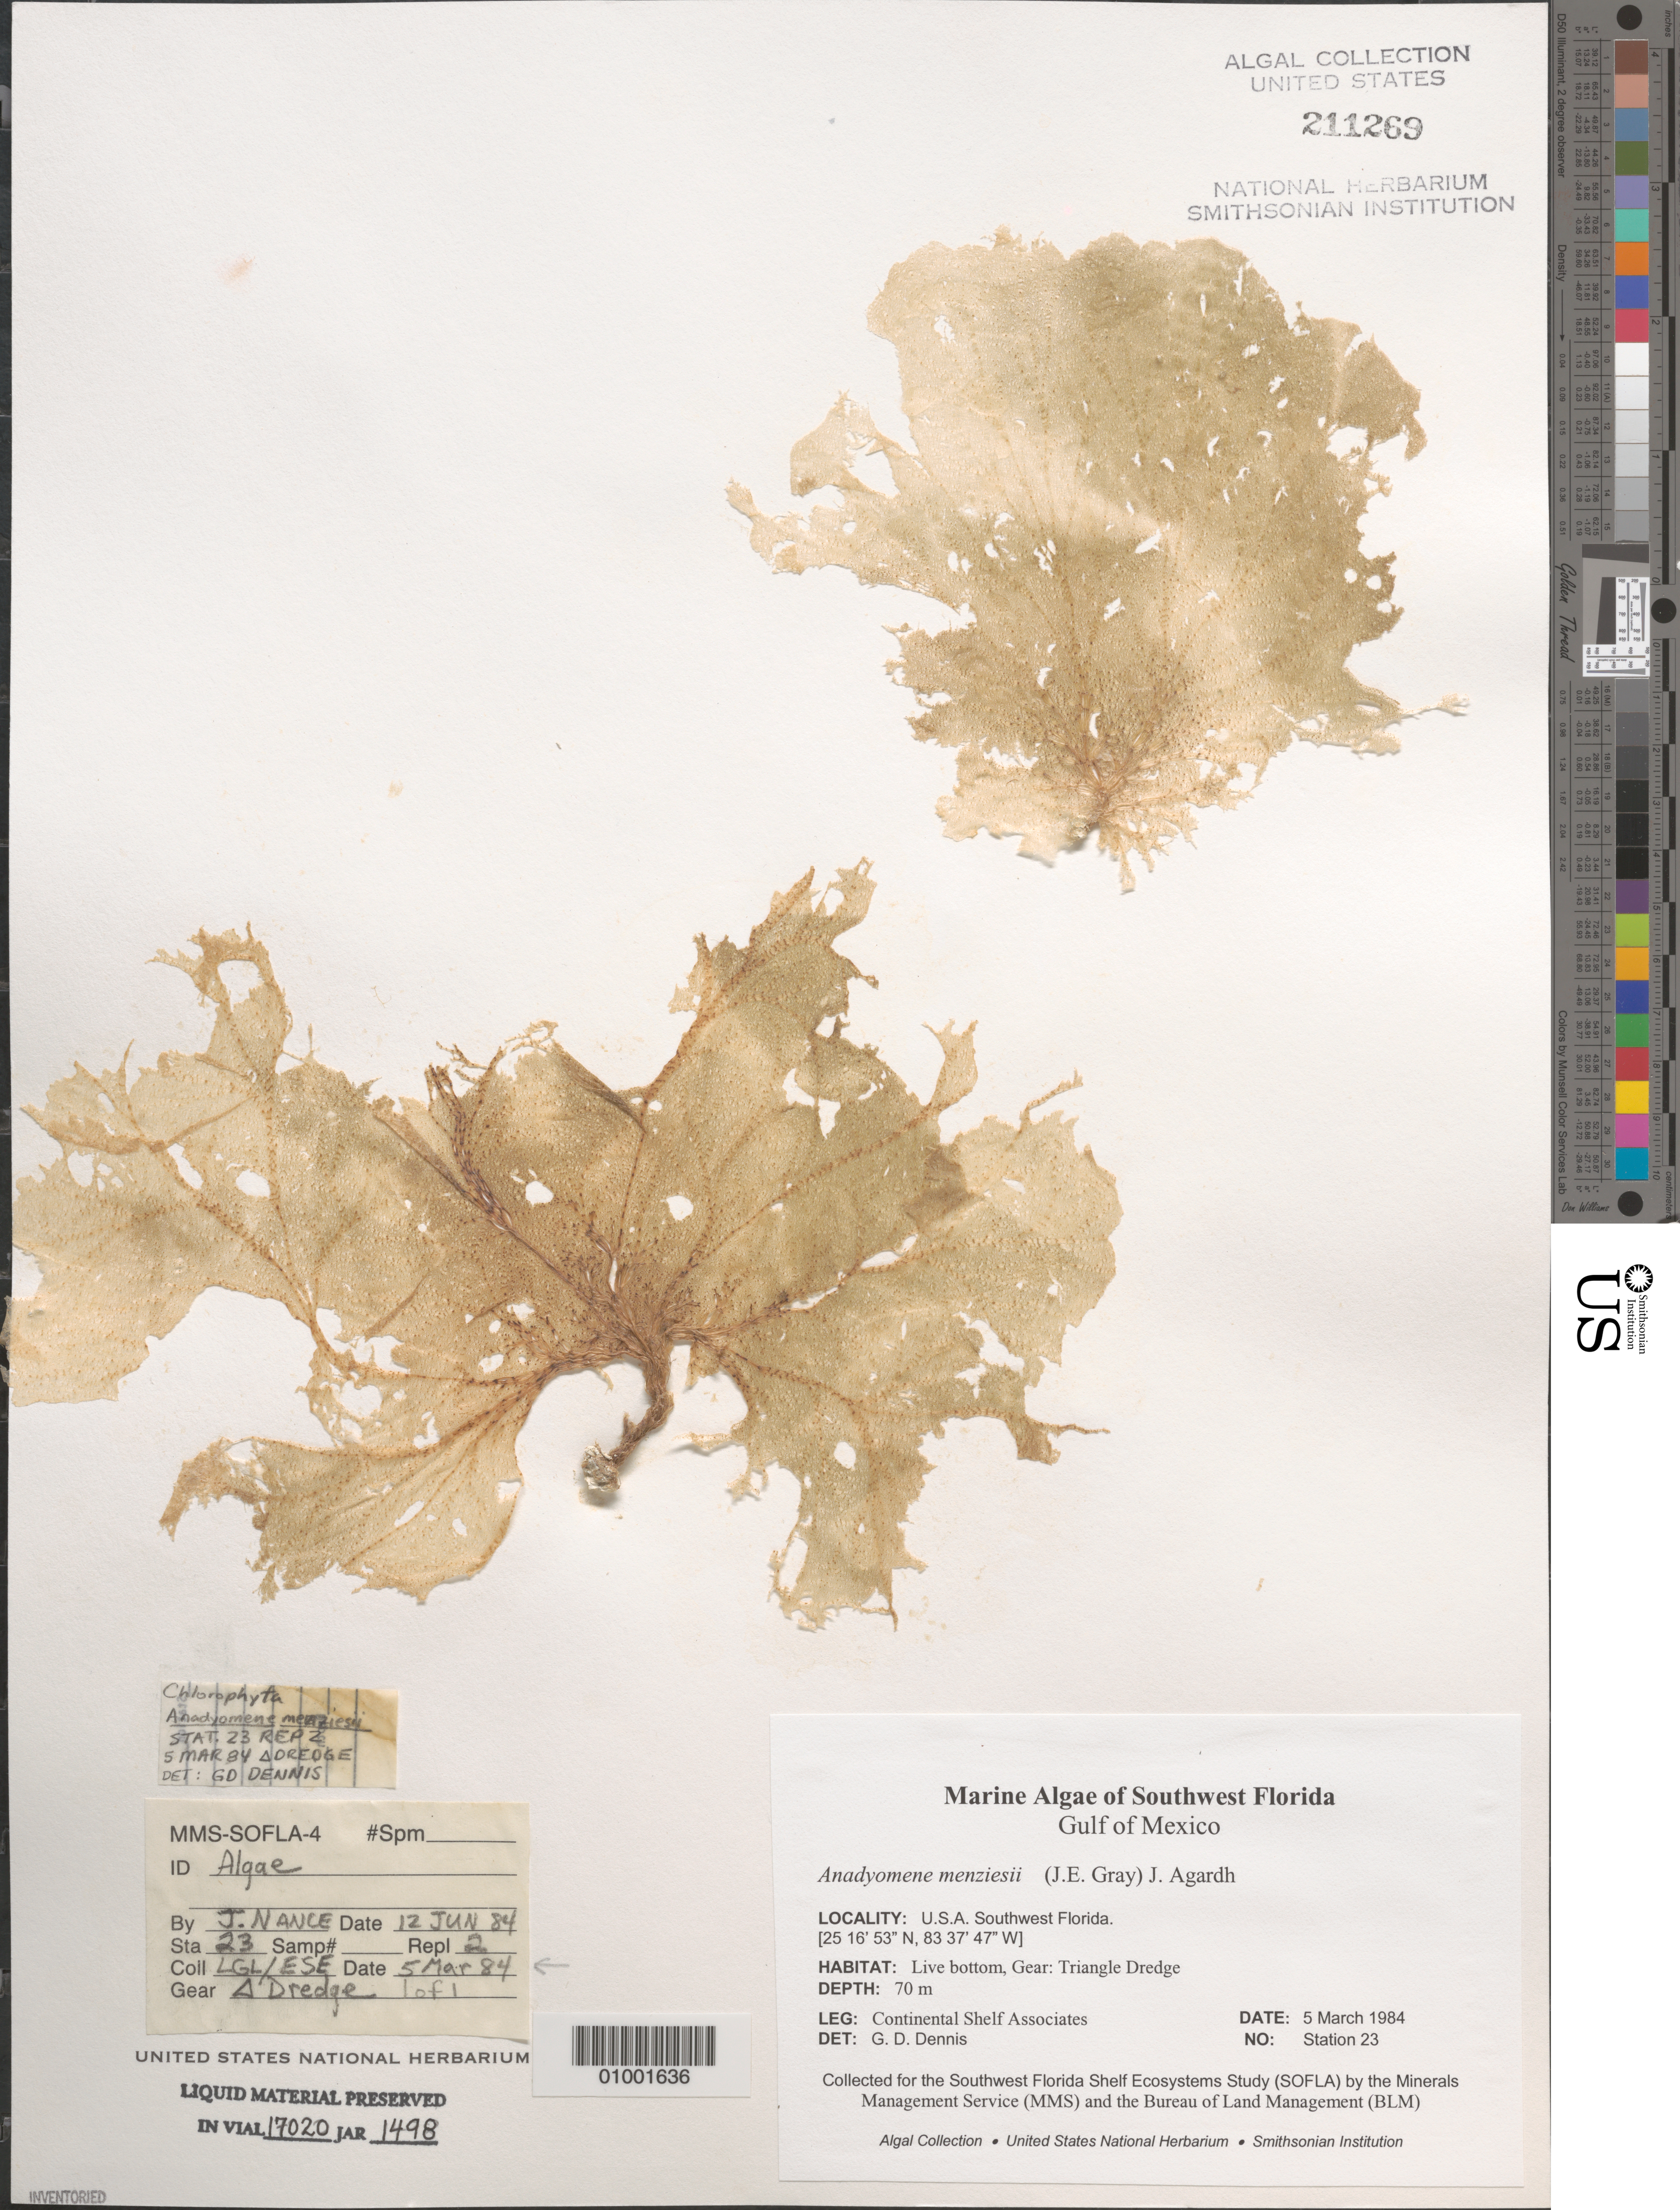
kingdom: Plantae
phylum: Chlorophyta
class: Ulvophyceae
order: Cladophorales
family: Anadyomenaceae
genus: Anadyomene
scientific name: Anadyomene menziesii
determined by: Dennis, G. D.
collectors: Continental Shelf Associates Inc.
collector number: Station 23 Rep 2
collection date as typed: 05 Mar 1984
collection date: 1984-03-05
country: United States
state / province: Florida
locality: Gulf of Mexico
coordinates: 25 16'53"N, 83 37'47"W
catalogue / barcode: US 211269